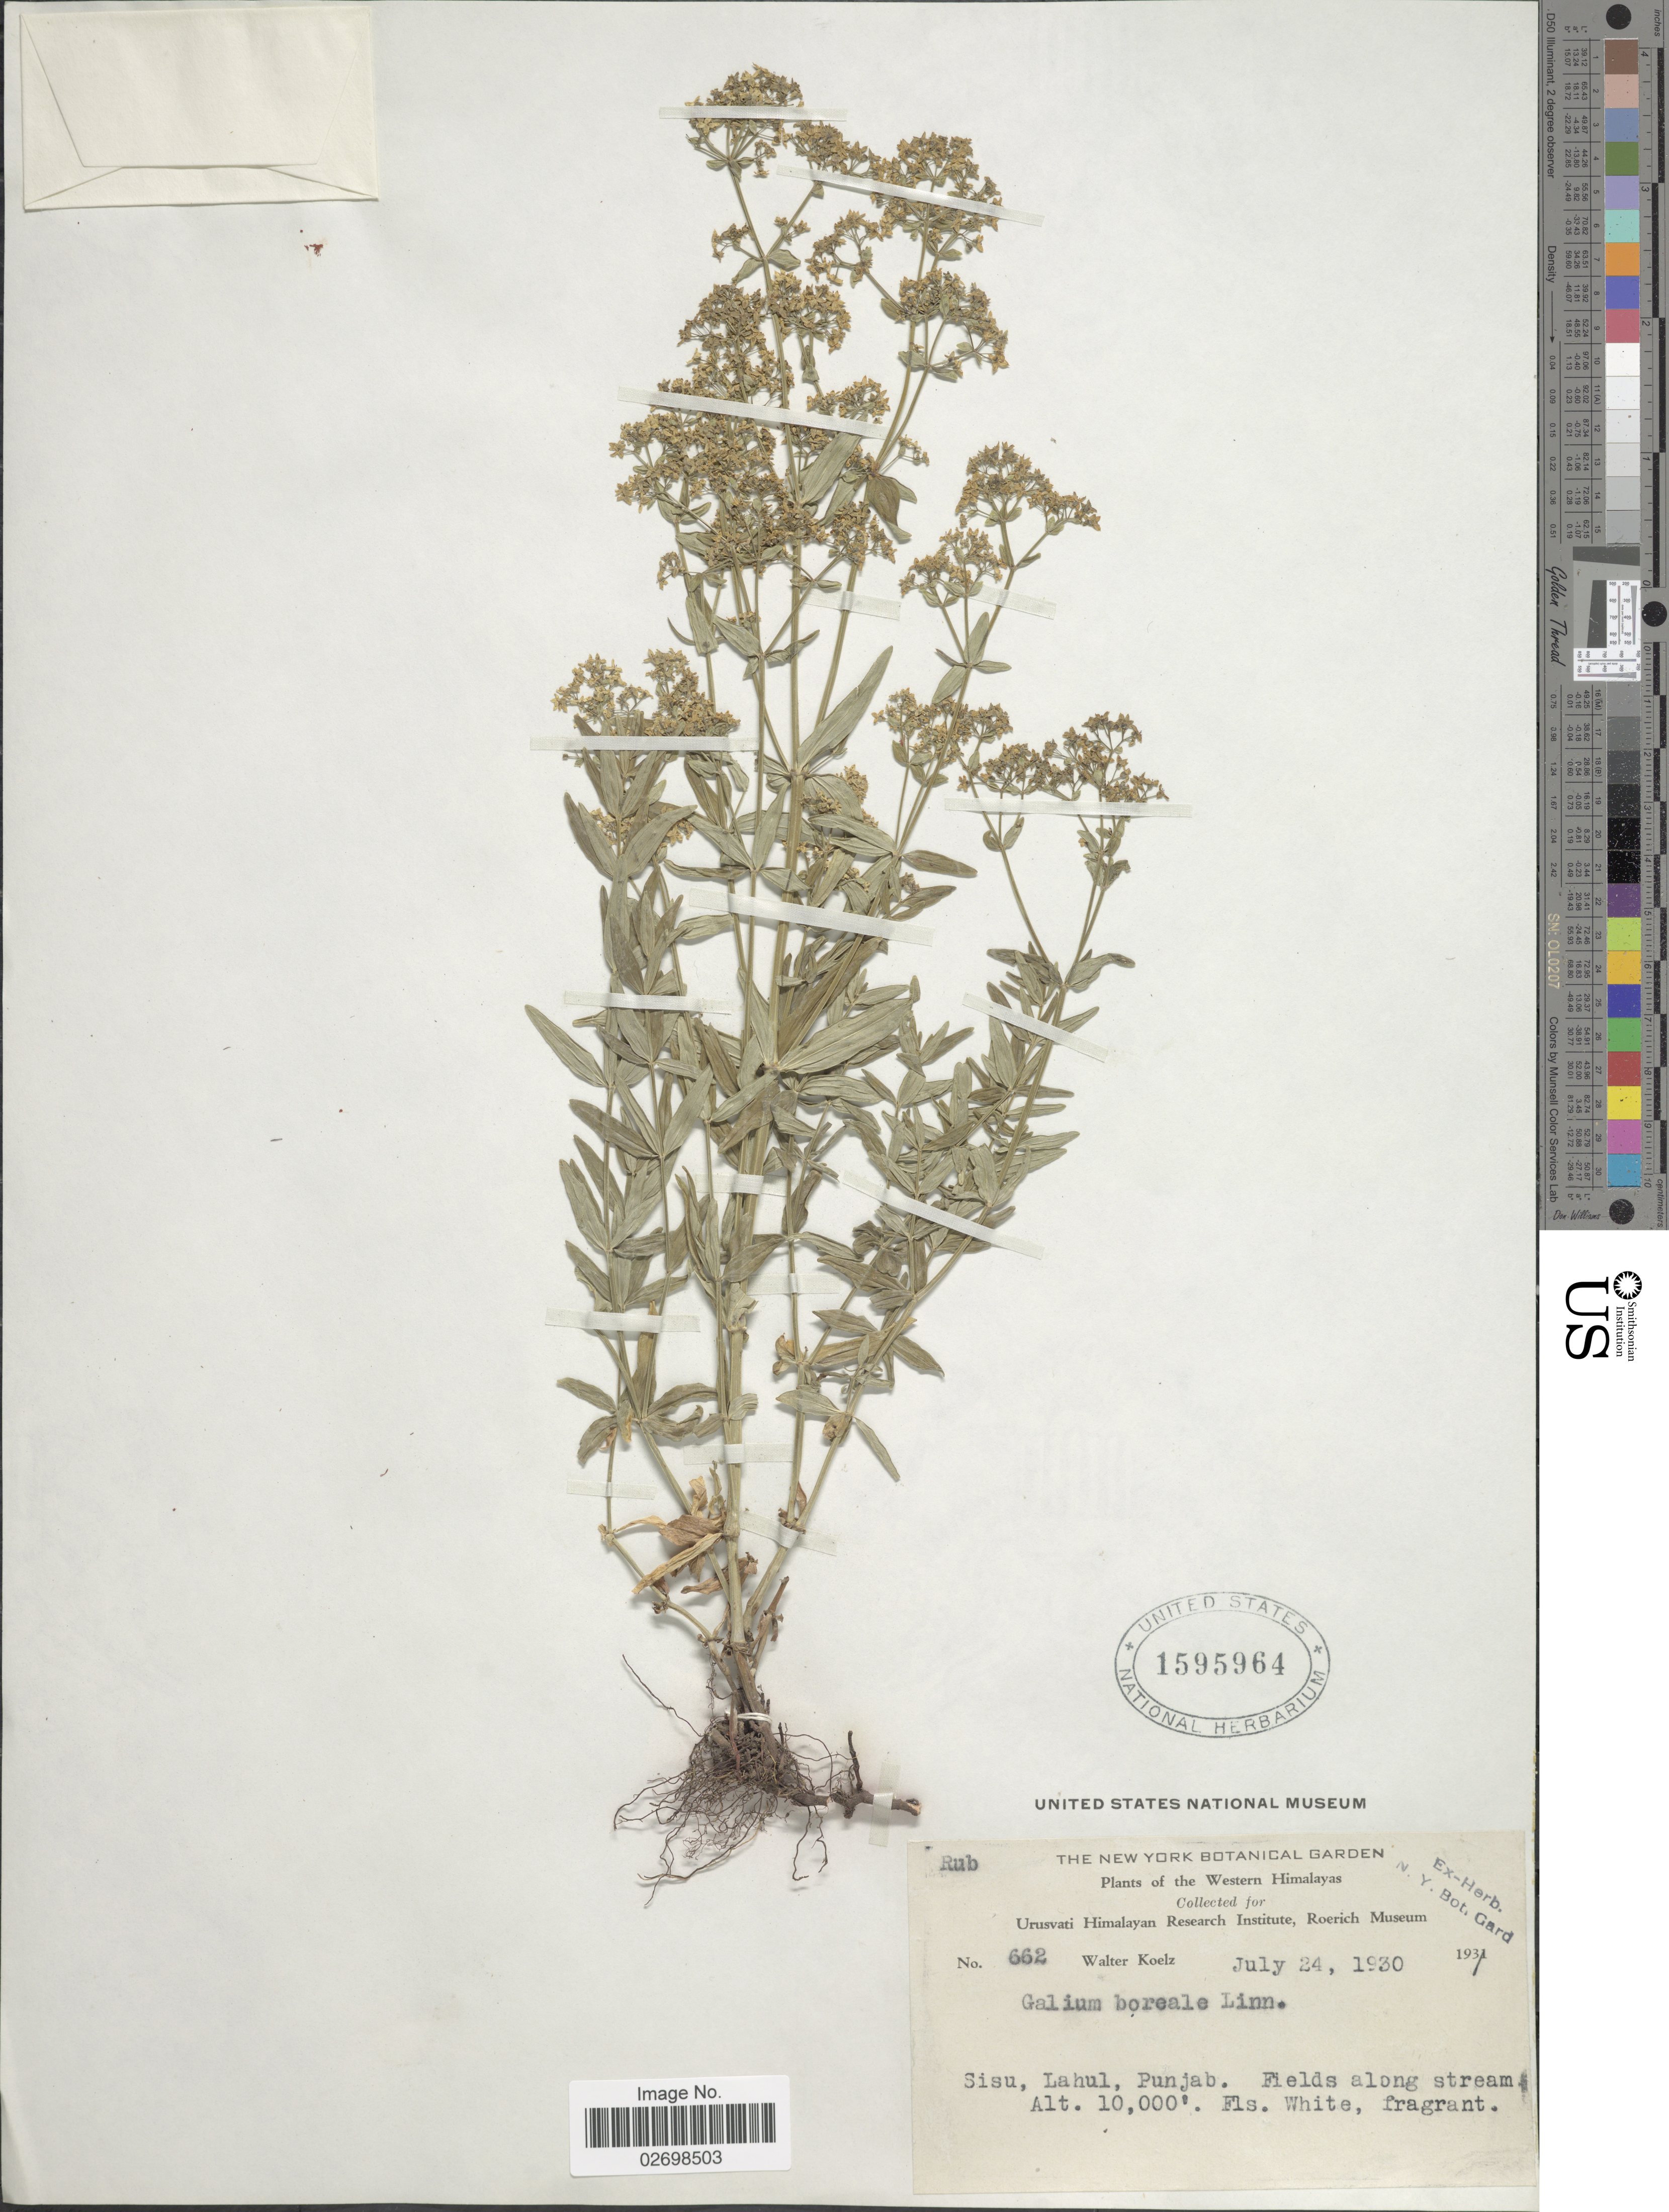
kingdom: Plantae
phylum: Tracheophyta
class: Magnoliopsida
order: Gentianales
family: Rubiaceae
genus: Galium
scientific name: Galium boreale L.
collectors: W. N. Koelz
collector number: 662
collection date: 1930-07-24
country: India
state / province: Punjab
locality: Western Himalayas, Sisu, Lahul, Punjab, fields along stream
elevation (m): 3048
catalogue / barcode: US 1595964